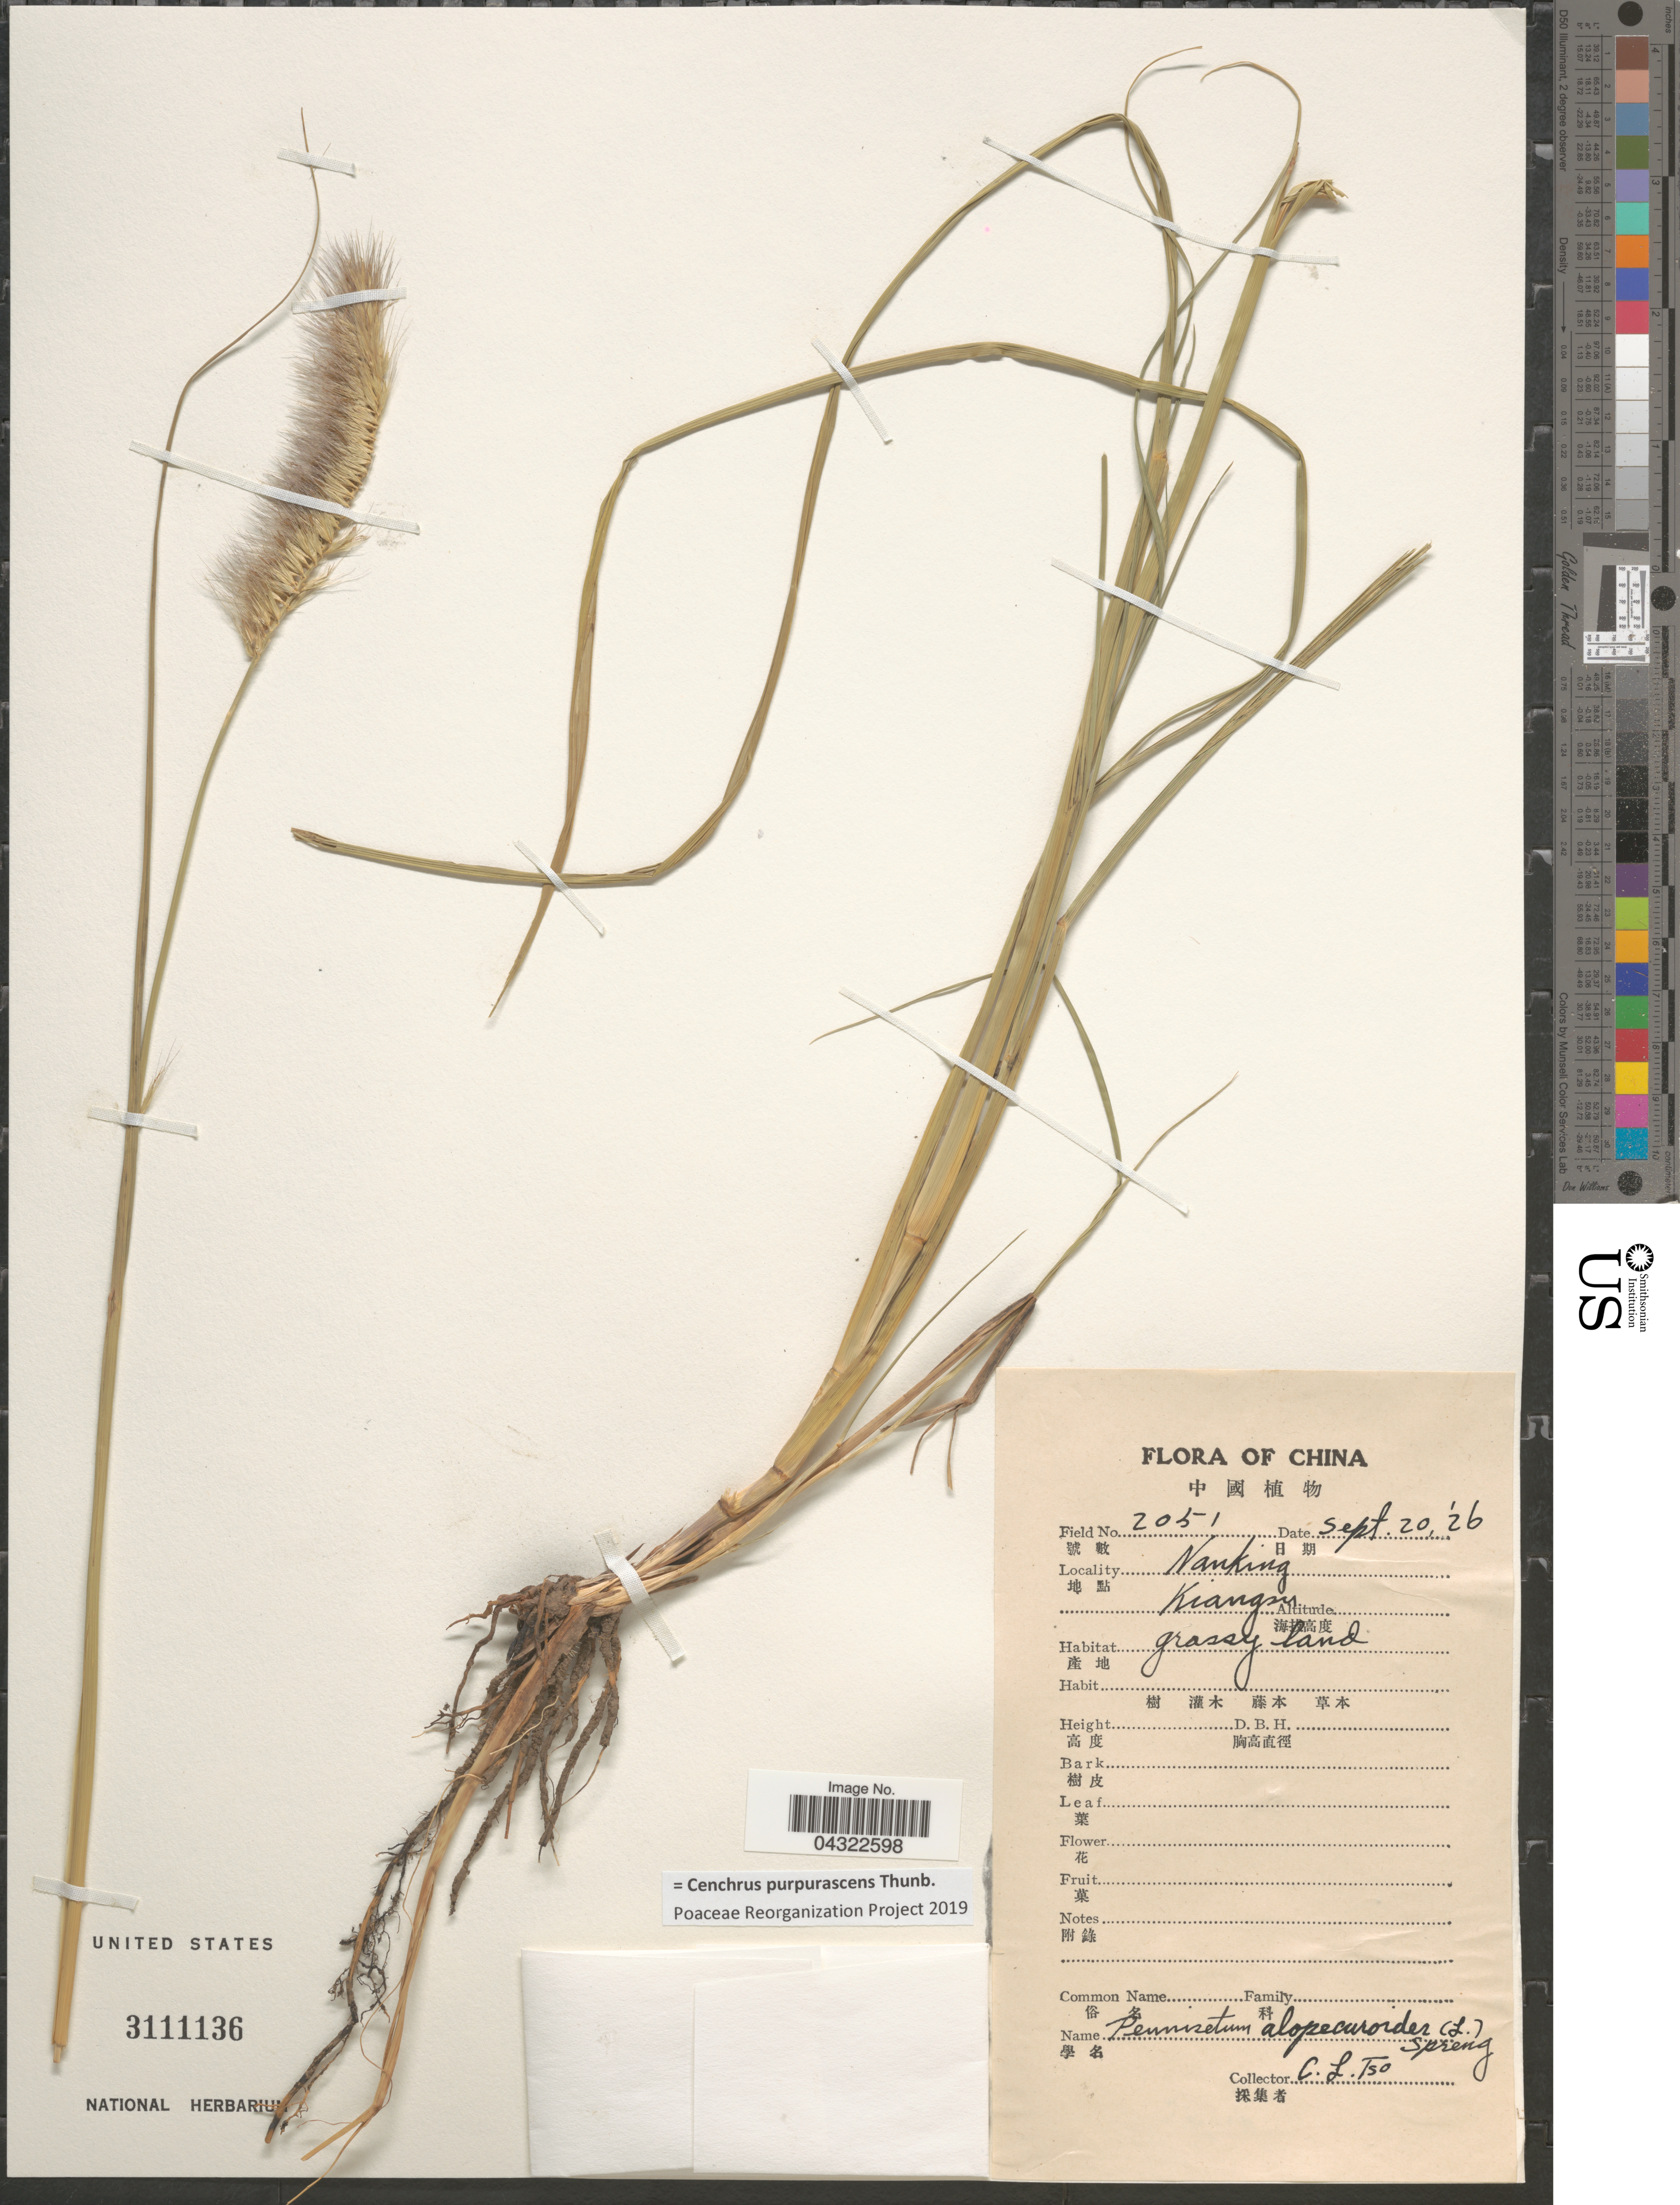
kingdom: Plantae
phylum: Tracheophyta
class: Liliopsida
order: Poales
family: Poaceae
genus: Cenchrus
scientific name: Cenchrus purpurascens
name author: Thunb.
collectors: C. Tso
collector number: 2051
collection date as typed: Transcribed d/m/y: 20/9/26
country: China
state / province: Jiangsu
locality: Nanking. Kiangsu.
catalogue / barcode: US 3111136